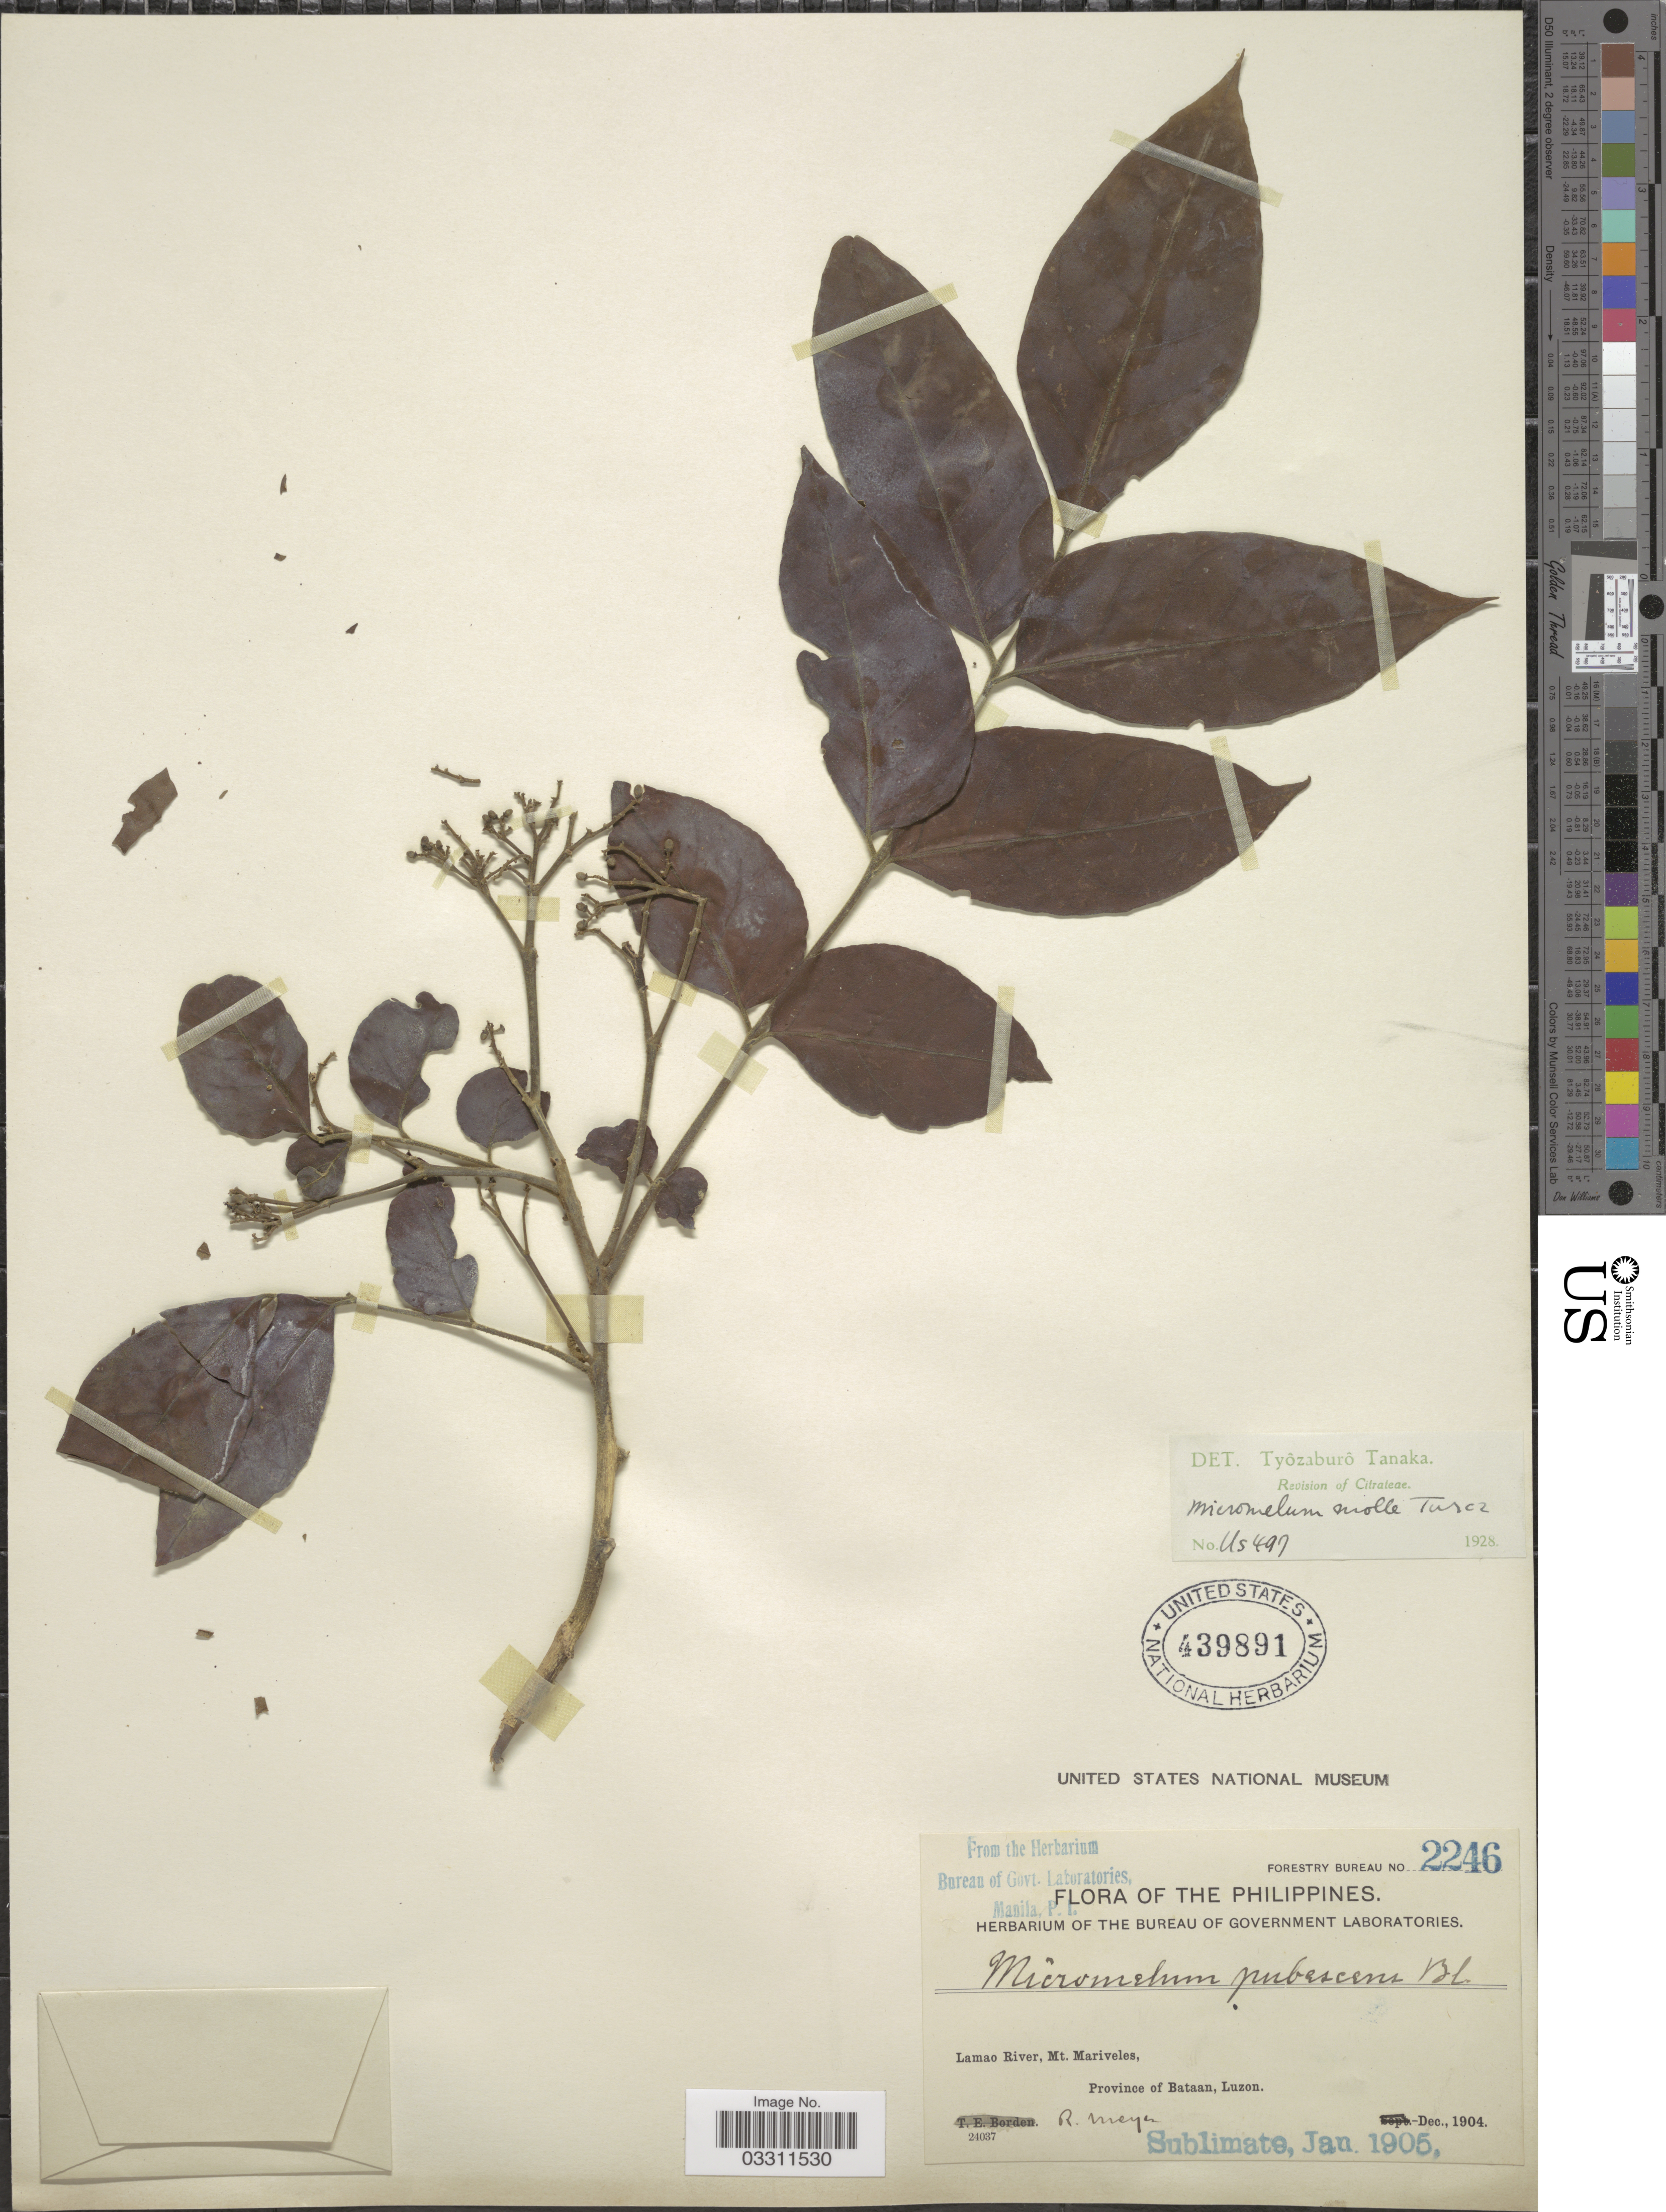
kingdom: Plantae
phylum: Tracheophyta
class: Magnoliopsida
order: Sapindales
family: Rutaceae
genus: Micromelum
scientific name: Micromelum molle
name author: Turcz.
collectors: R. Meyer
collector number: Forestry Bureau 2246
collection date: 1904-12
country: Philippines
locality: Lamao River, Mt. Mariveles, Province of Bataan, Luzon.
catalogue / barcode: US 439891